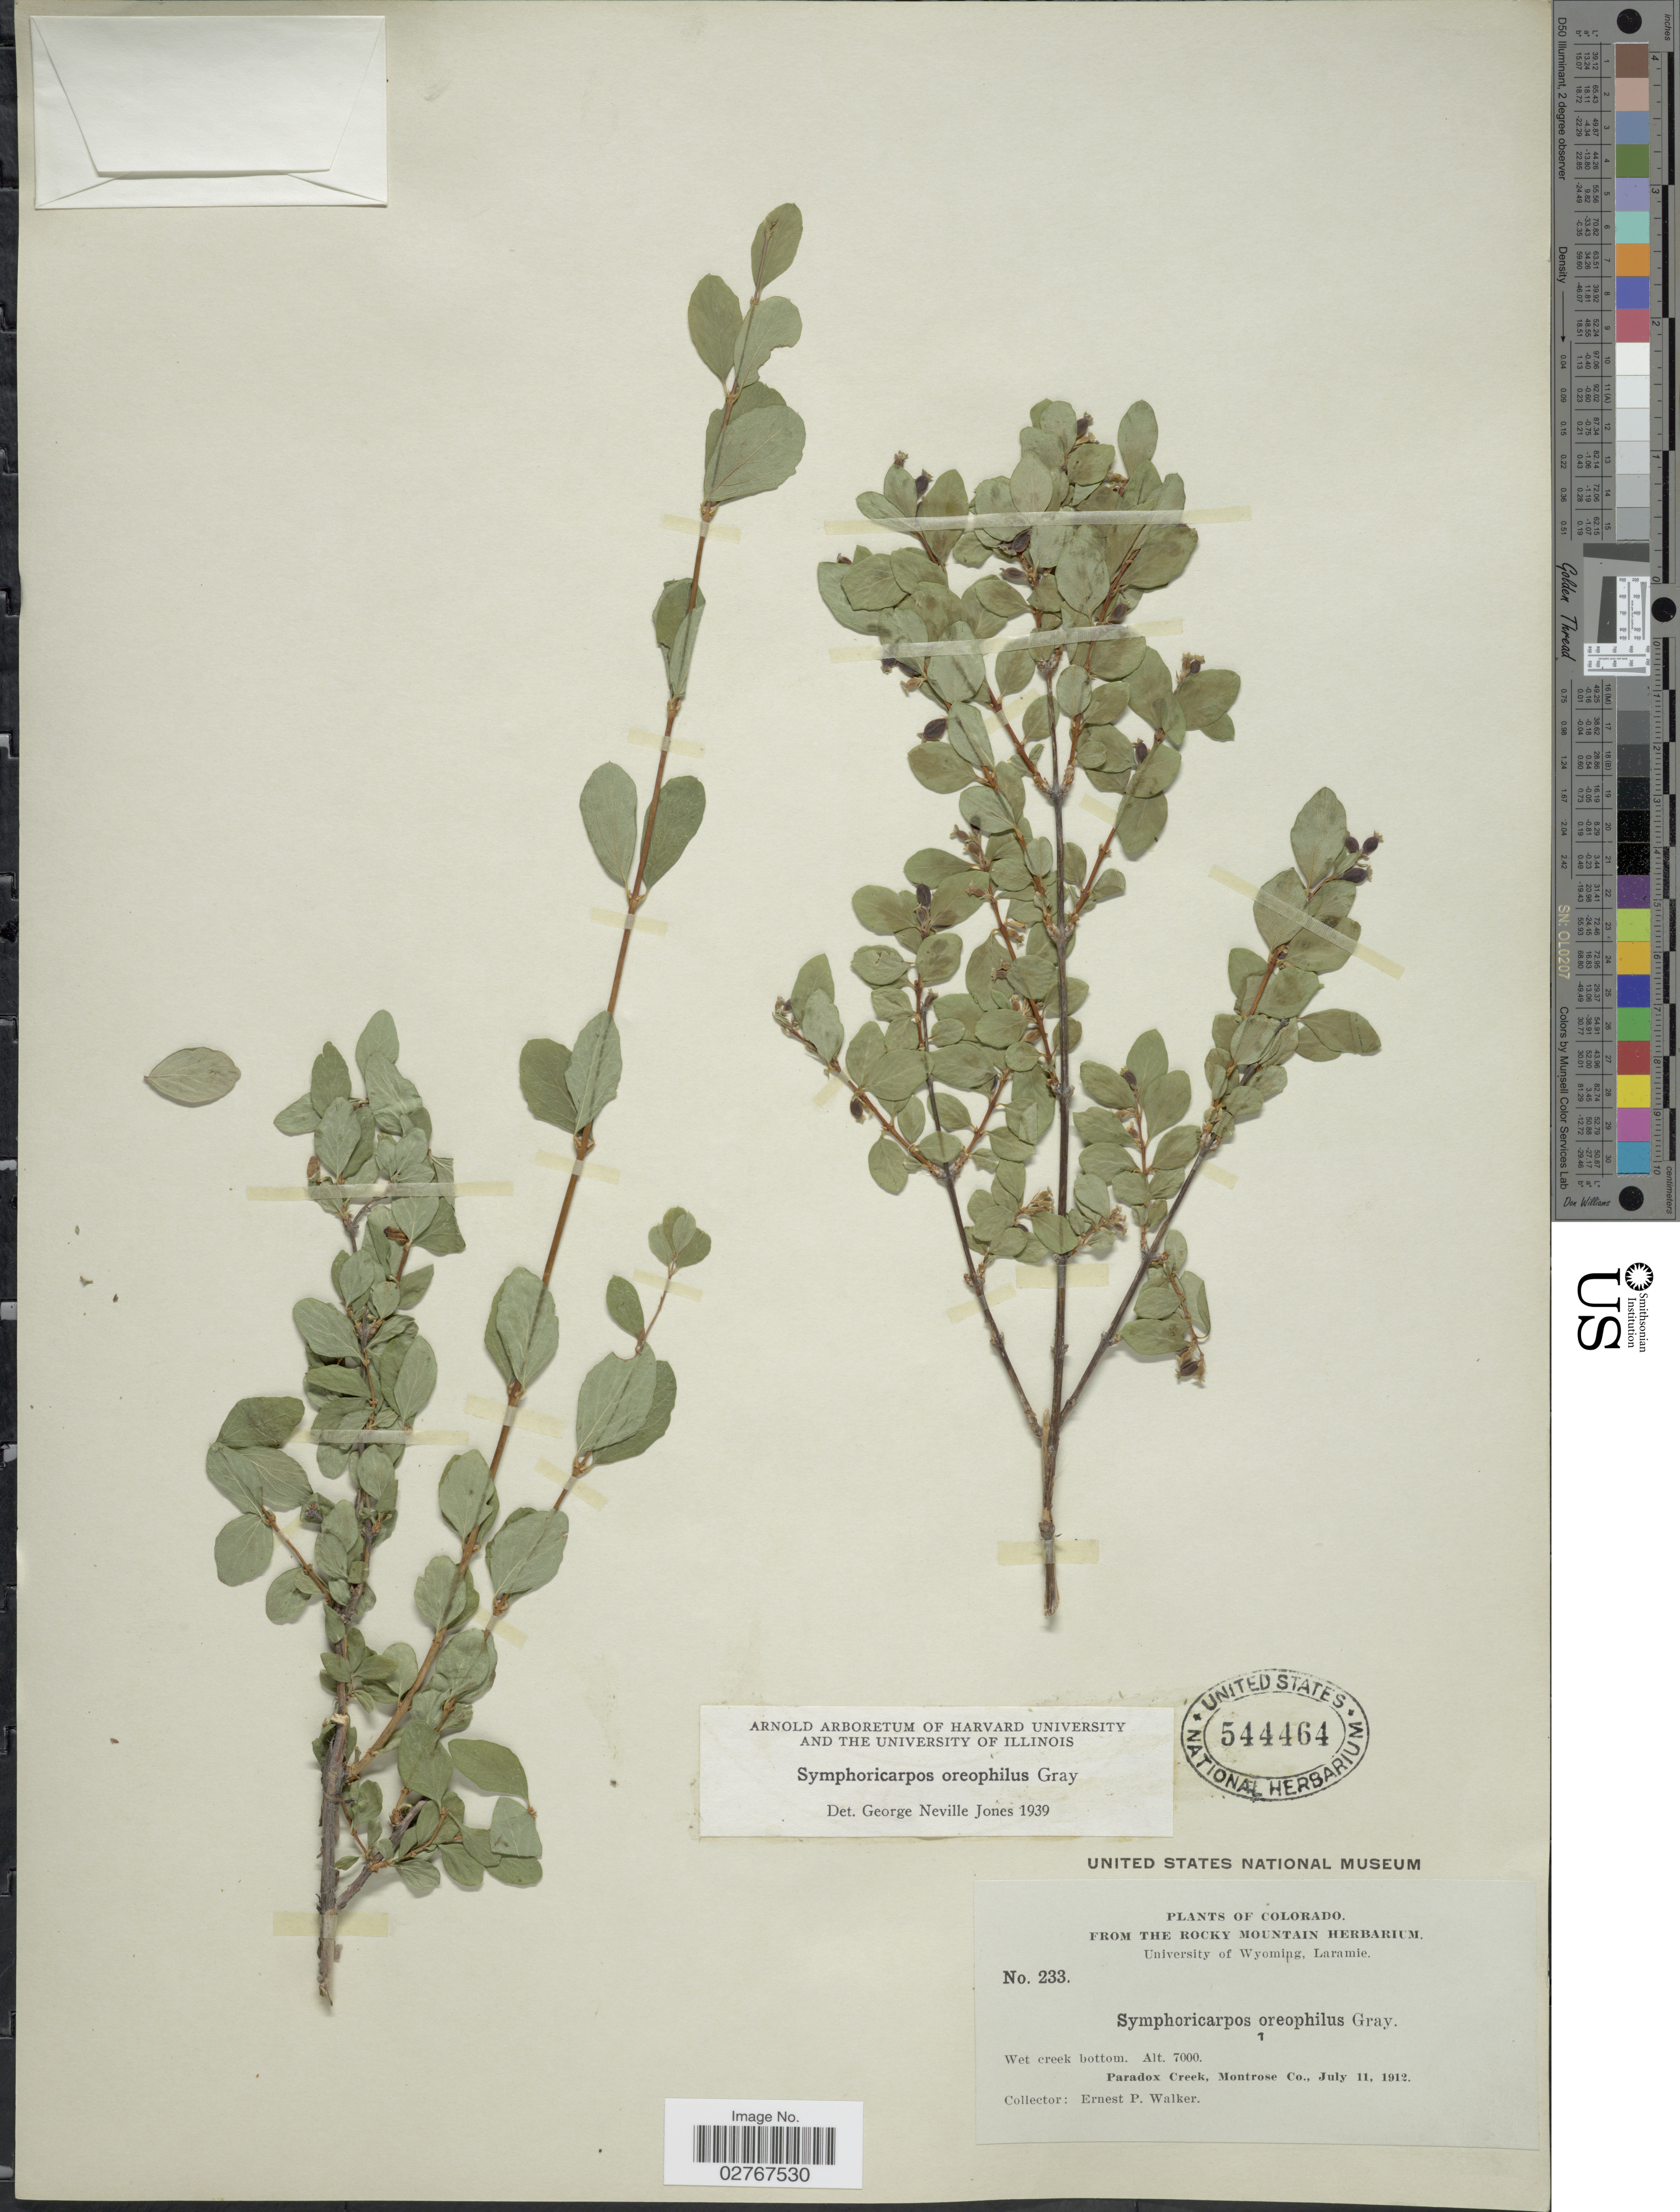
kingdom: Plantae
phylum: Tracheophyta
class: Magnoliopsida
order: Dipsacales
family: Caprifoliaceae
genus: Symphoricarpos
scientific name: Symphoricarpos oreophilus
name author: A. Gray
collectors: E. P. Walker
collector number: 233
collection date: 1912-07-11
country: United States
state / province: Colorado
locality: Wet creek bottom, Paradox Creek, Montrose Co.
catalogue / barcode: US 544464